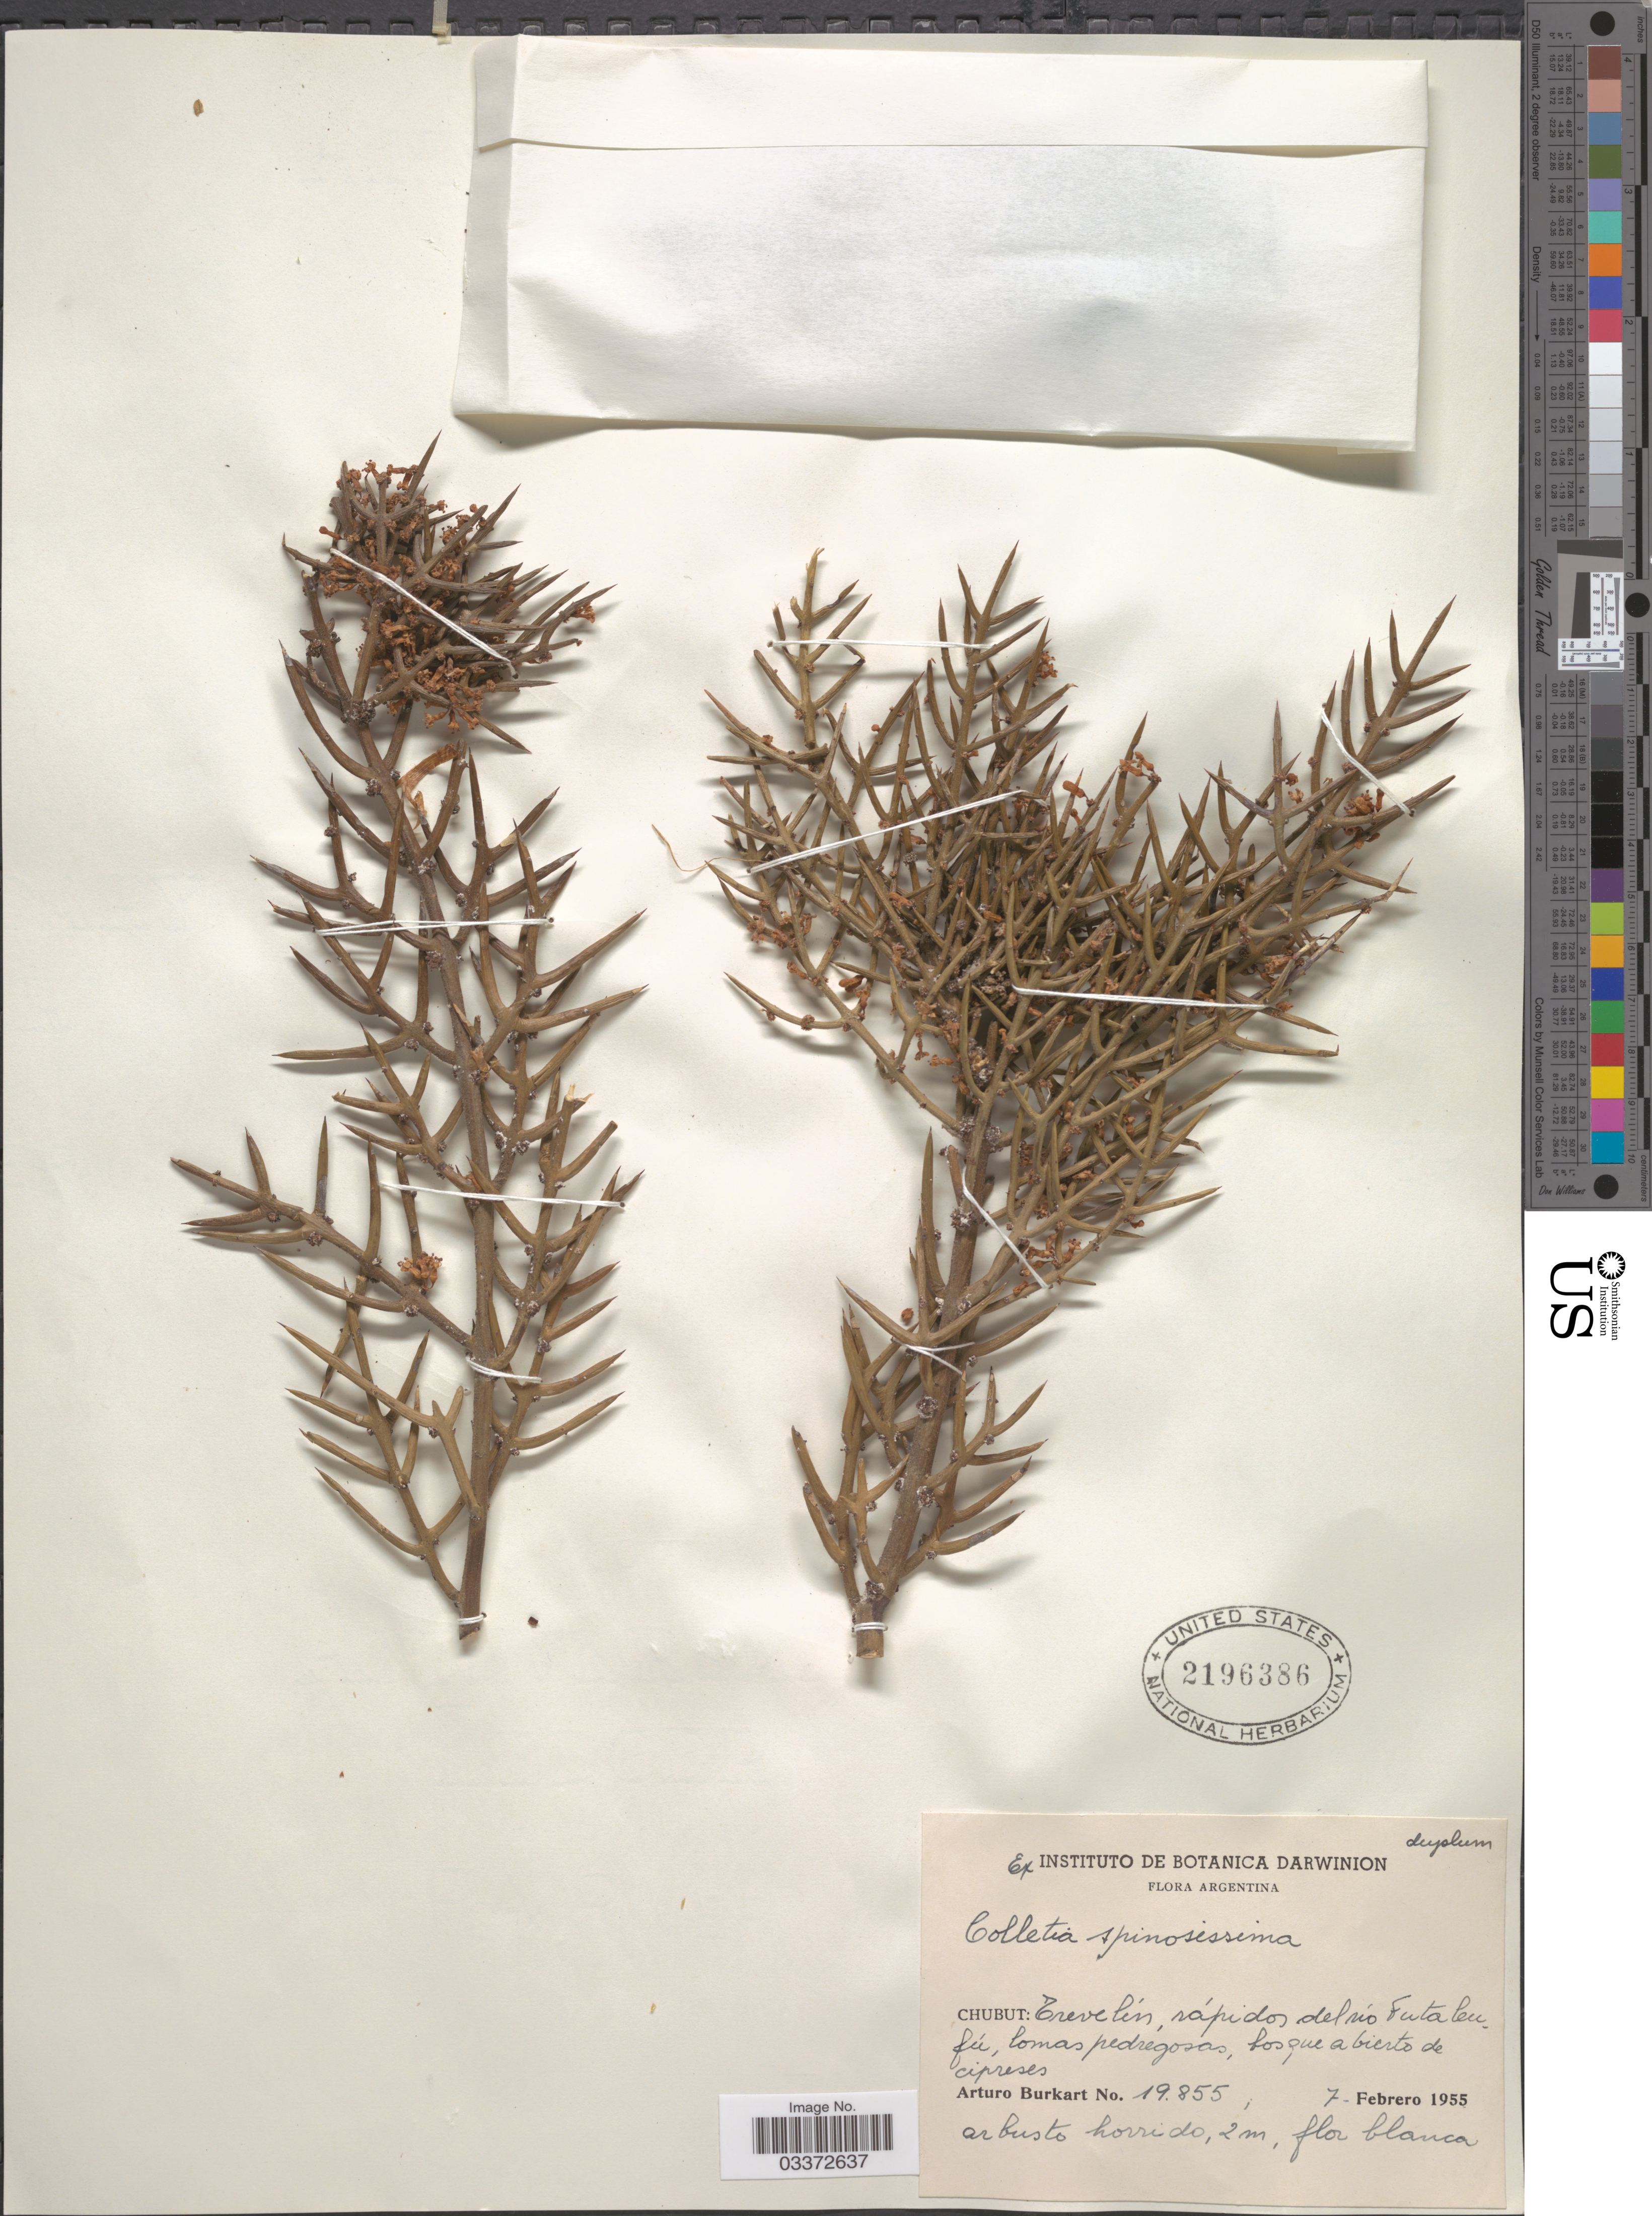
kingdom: Plantae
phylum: Tracheophyta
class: Magnoliopsida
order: Rosales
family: Rhamnaceae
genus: Colletia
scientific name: Colletia spinosissima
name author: J.F. Gmel.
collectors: A. E. Burkart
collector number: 19855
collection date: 1955-02-07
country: Argentina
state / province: Chubut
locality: Trevelín, rápidos del río Futabufú, lomas pedregosas, bosque abierto de cipreses.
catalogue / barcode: US 2196386